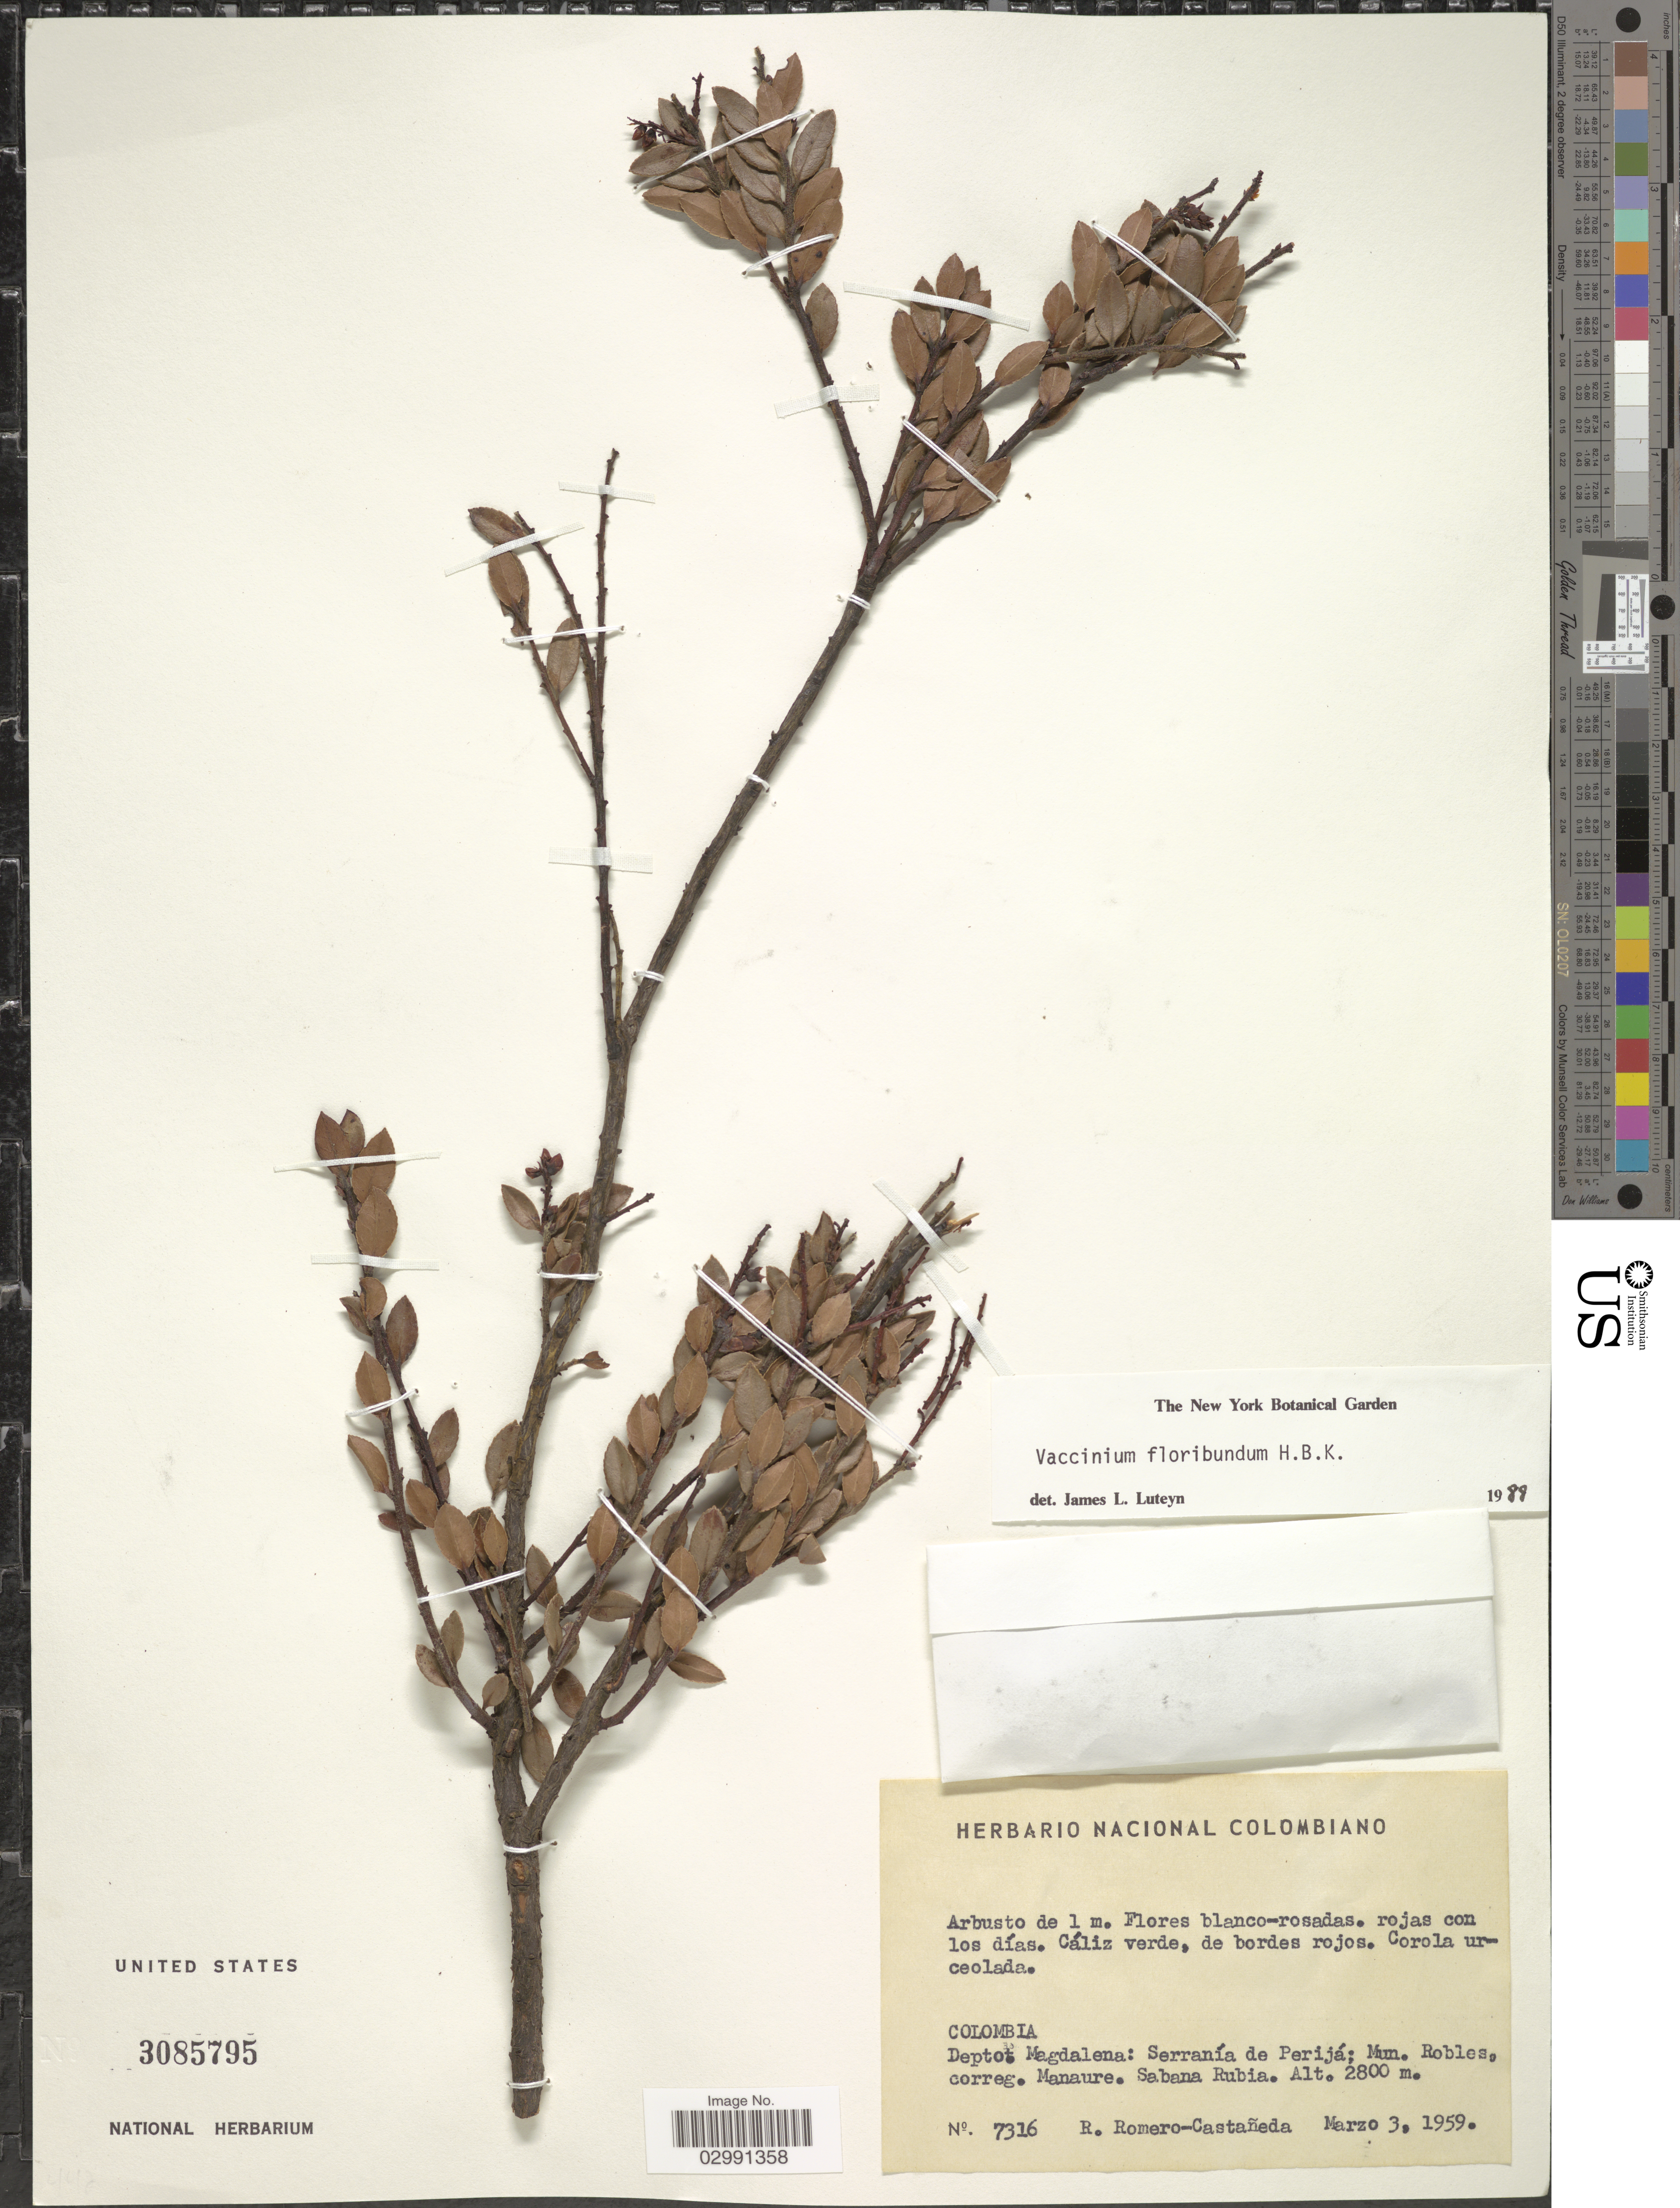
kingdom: Plantae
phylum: Tracheophyta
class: Magnoliopsida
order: Ericales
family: Ericaceae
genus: Vaccinium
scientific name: Vaccinium floribundum var. floribundum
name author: Kunth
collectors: R. Romero Castañeda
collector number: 7316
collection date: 1959-03-03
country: Colombia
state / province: Magdalena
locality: Depto. Magdalena: Serranía de Perijá; Mun. Robles, correg. Manaure. Sabana Rubia.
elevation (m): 2800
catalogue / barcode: US 3085795